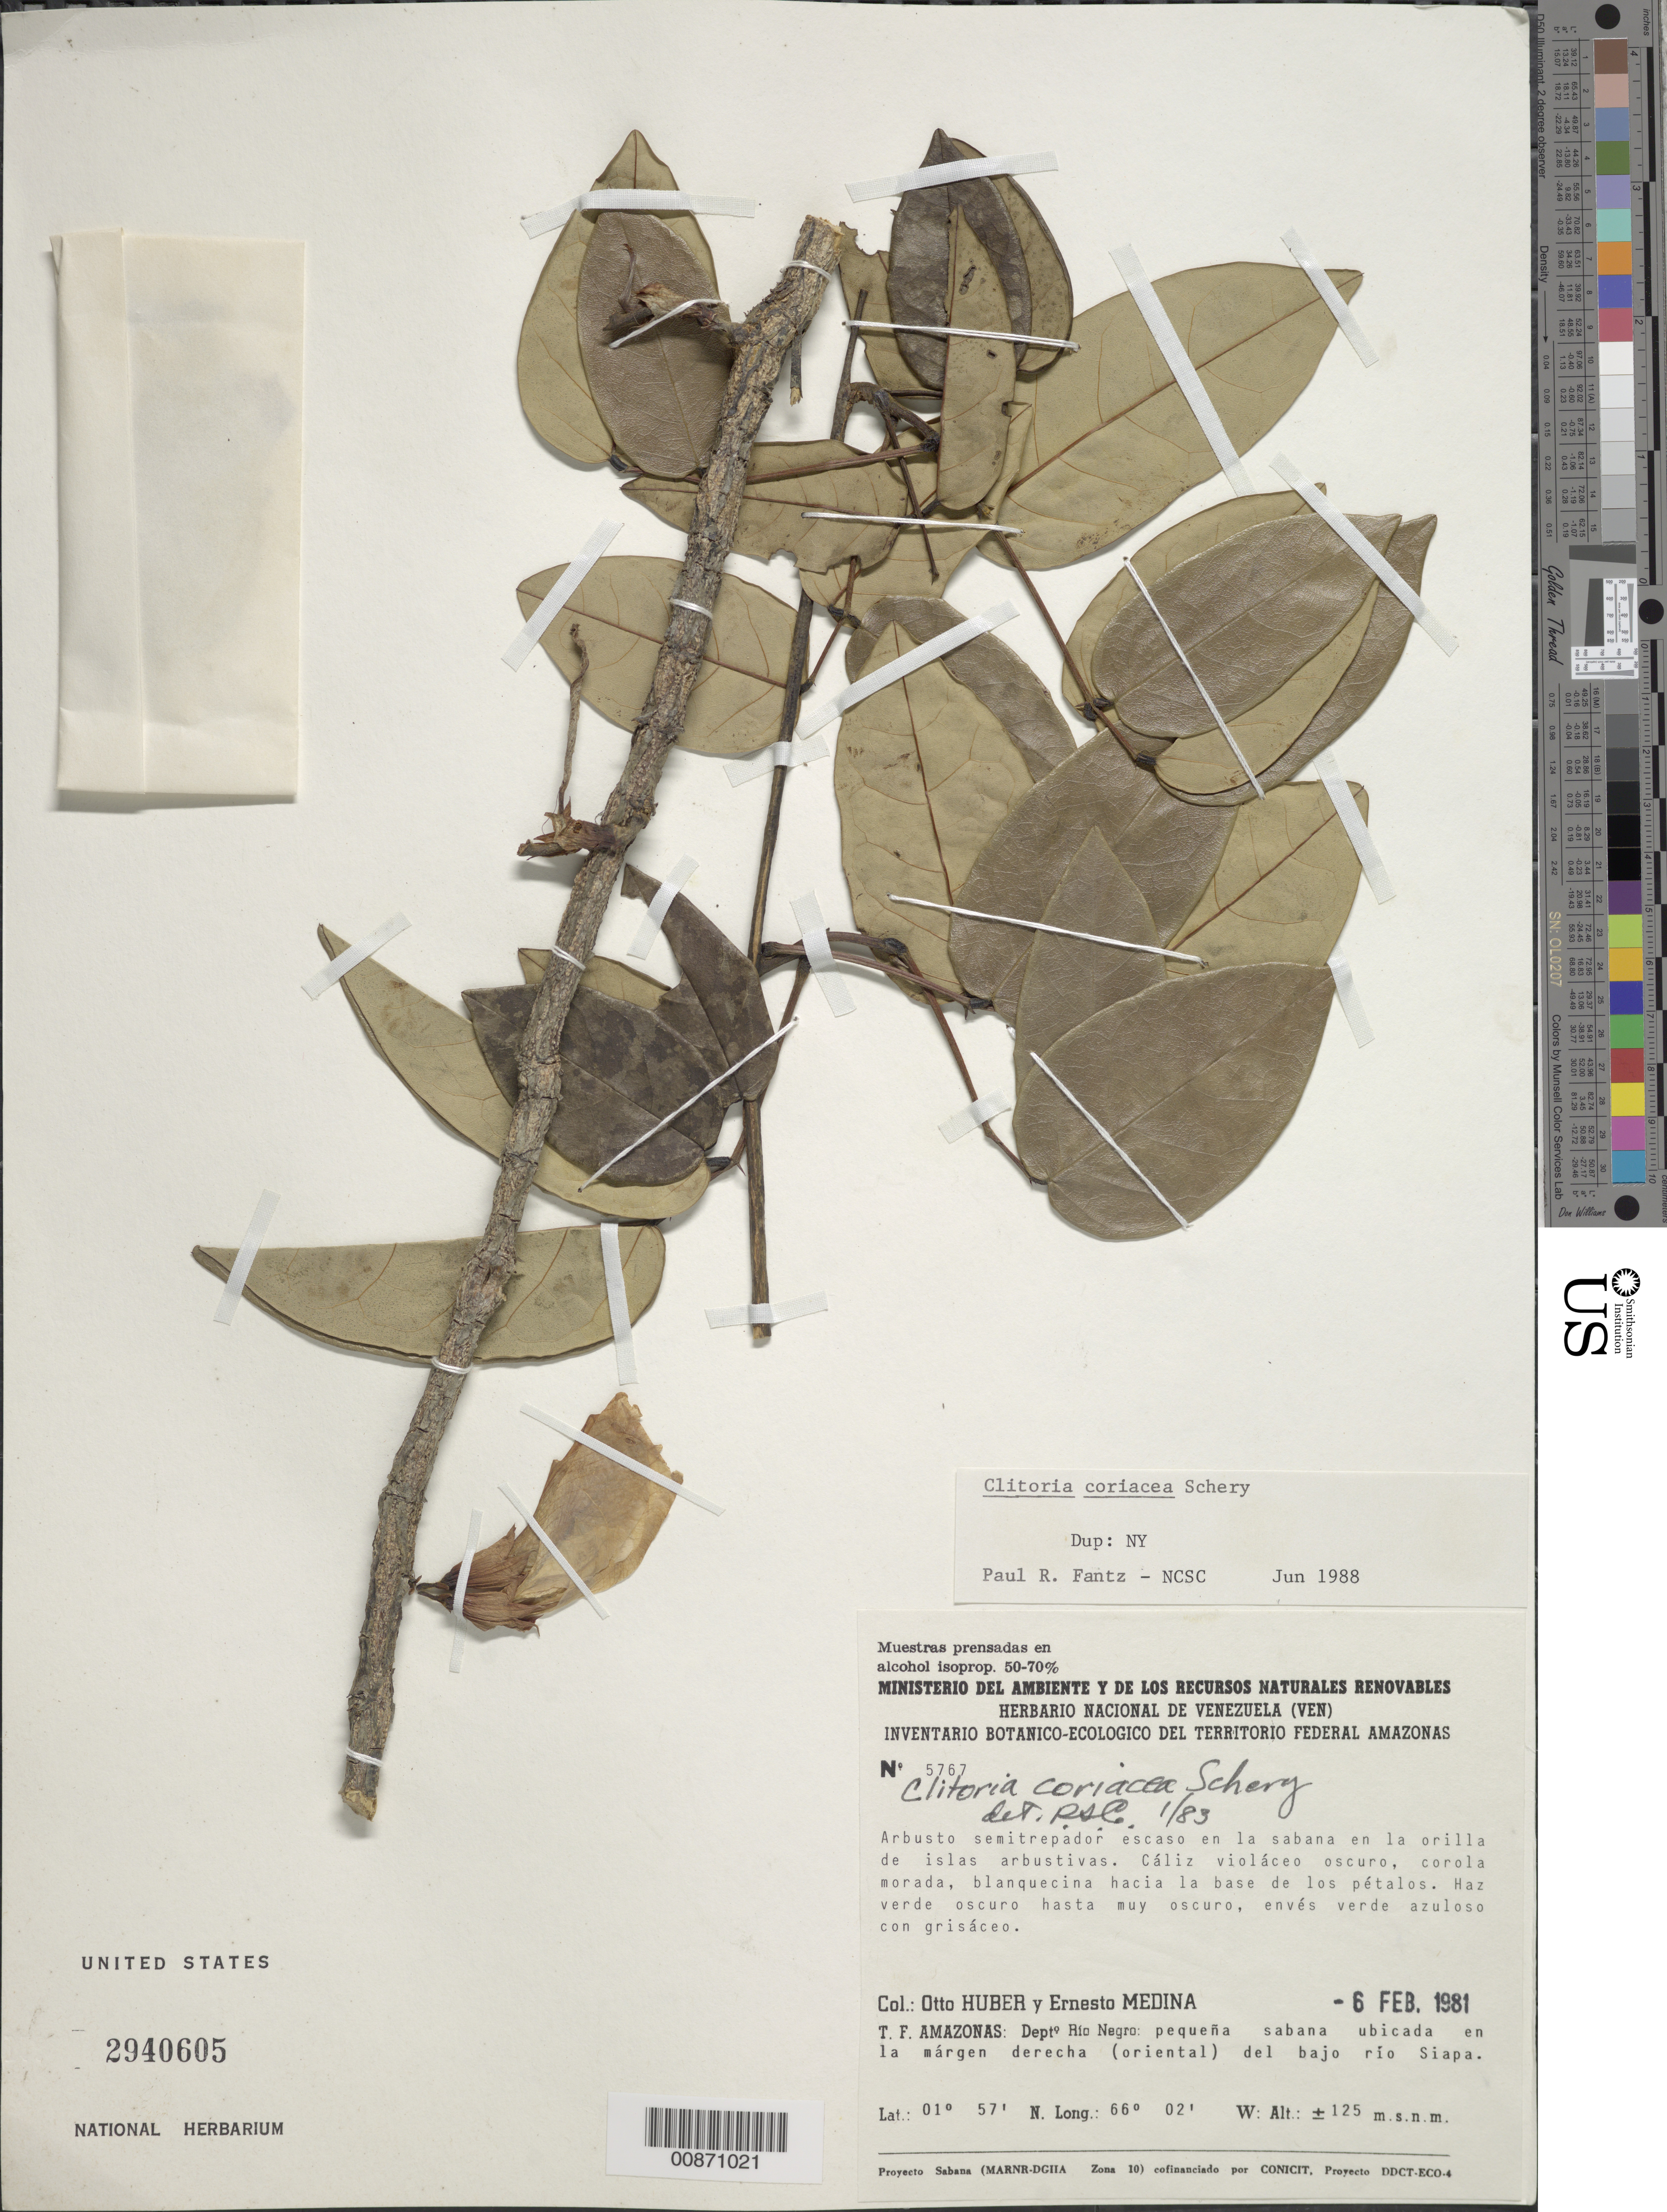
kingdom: Plantae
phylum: Tracheophyta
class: Magnoliopsida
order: Fabales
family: Fabaceae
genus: Clitoria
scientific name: Clitoria coriacea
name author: Schery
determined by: Fantz, P. R., (FLAS), University of Florida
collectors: O. Huber & E. Medina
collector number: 5767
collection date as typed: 6-Feb-81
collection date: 1981-02-06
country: Venezuela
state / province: Amazonas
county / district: Río Negro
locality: Río Siapa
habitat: Pequena sabana ubicada; en la sabana en la orilla de islas arbustivas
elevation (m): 125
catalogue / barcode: US 2940605